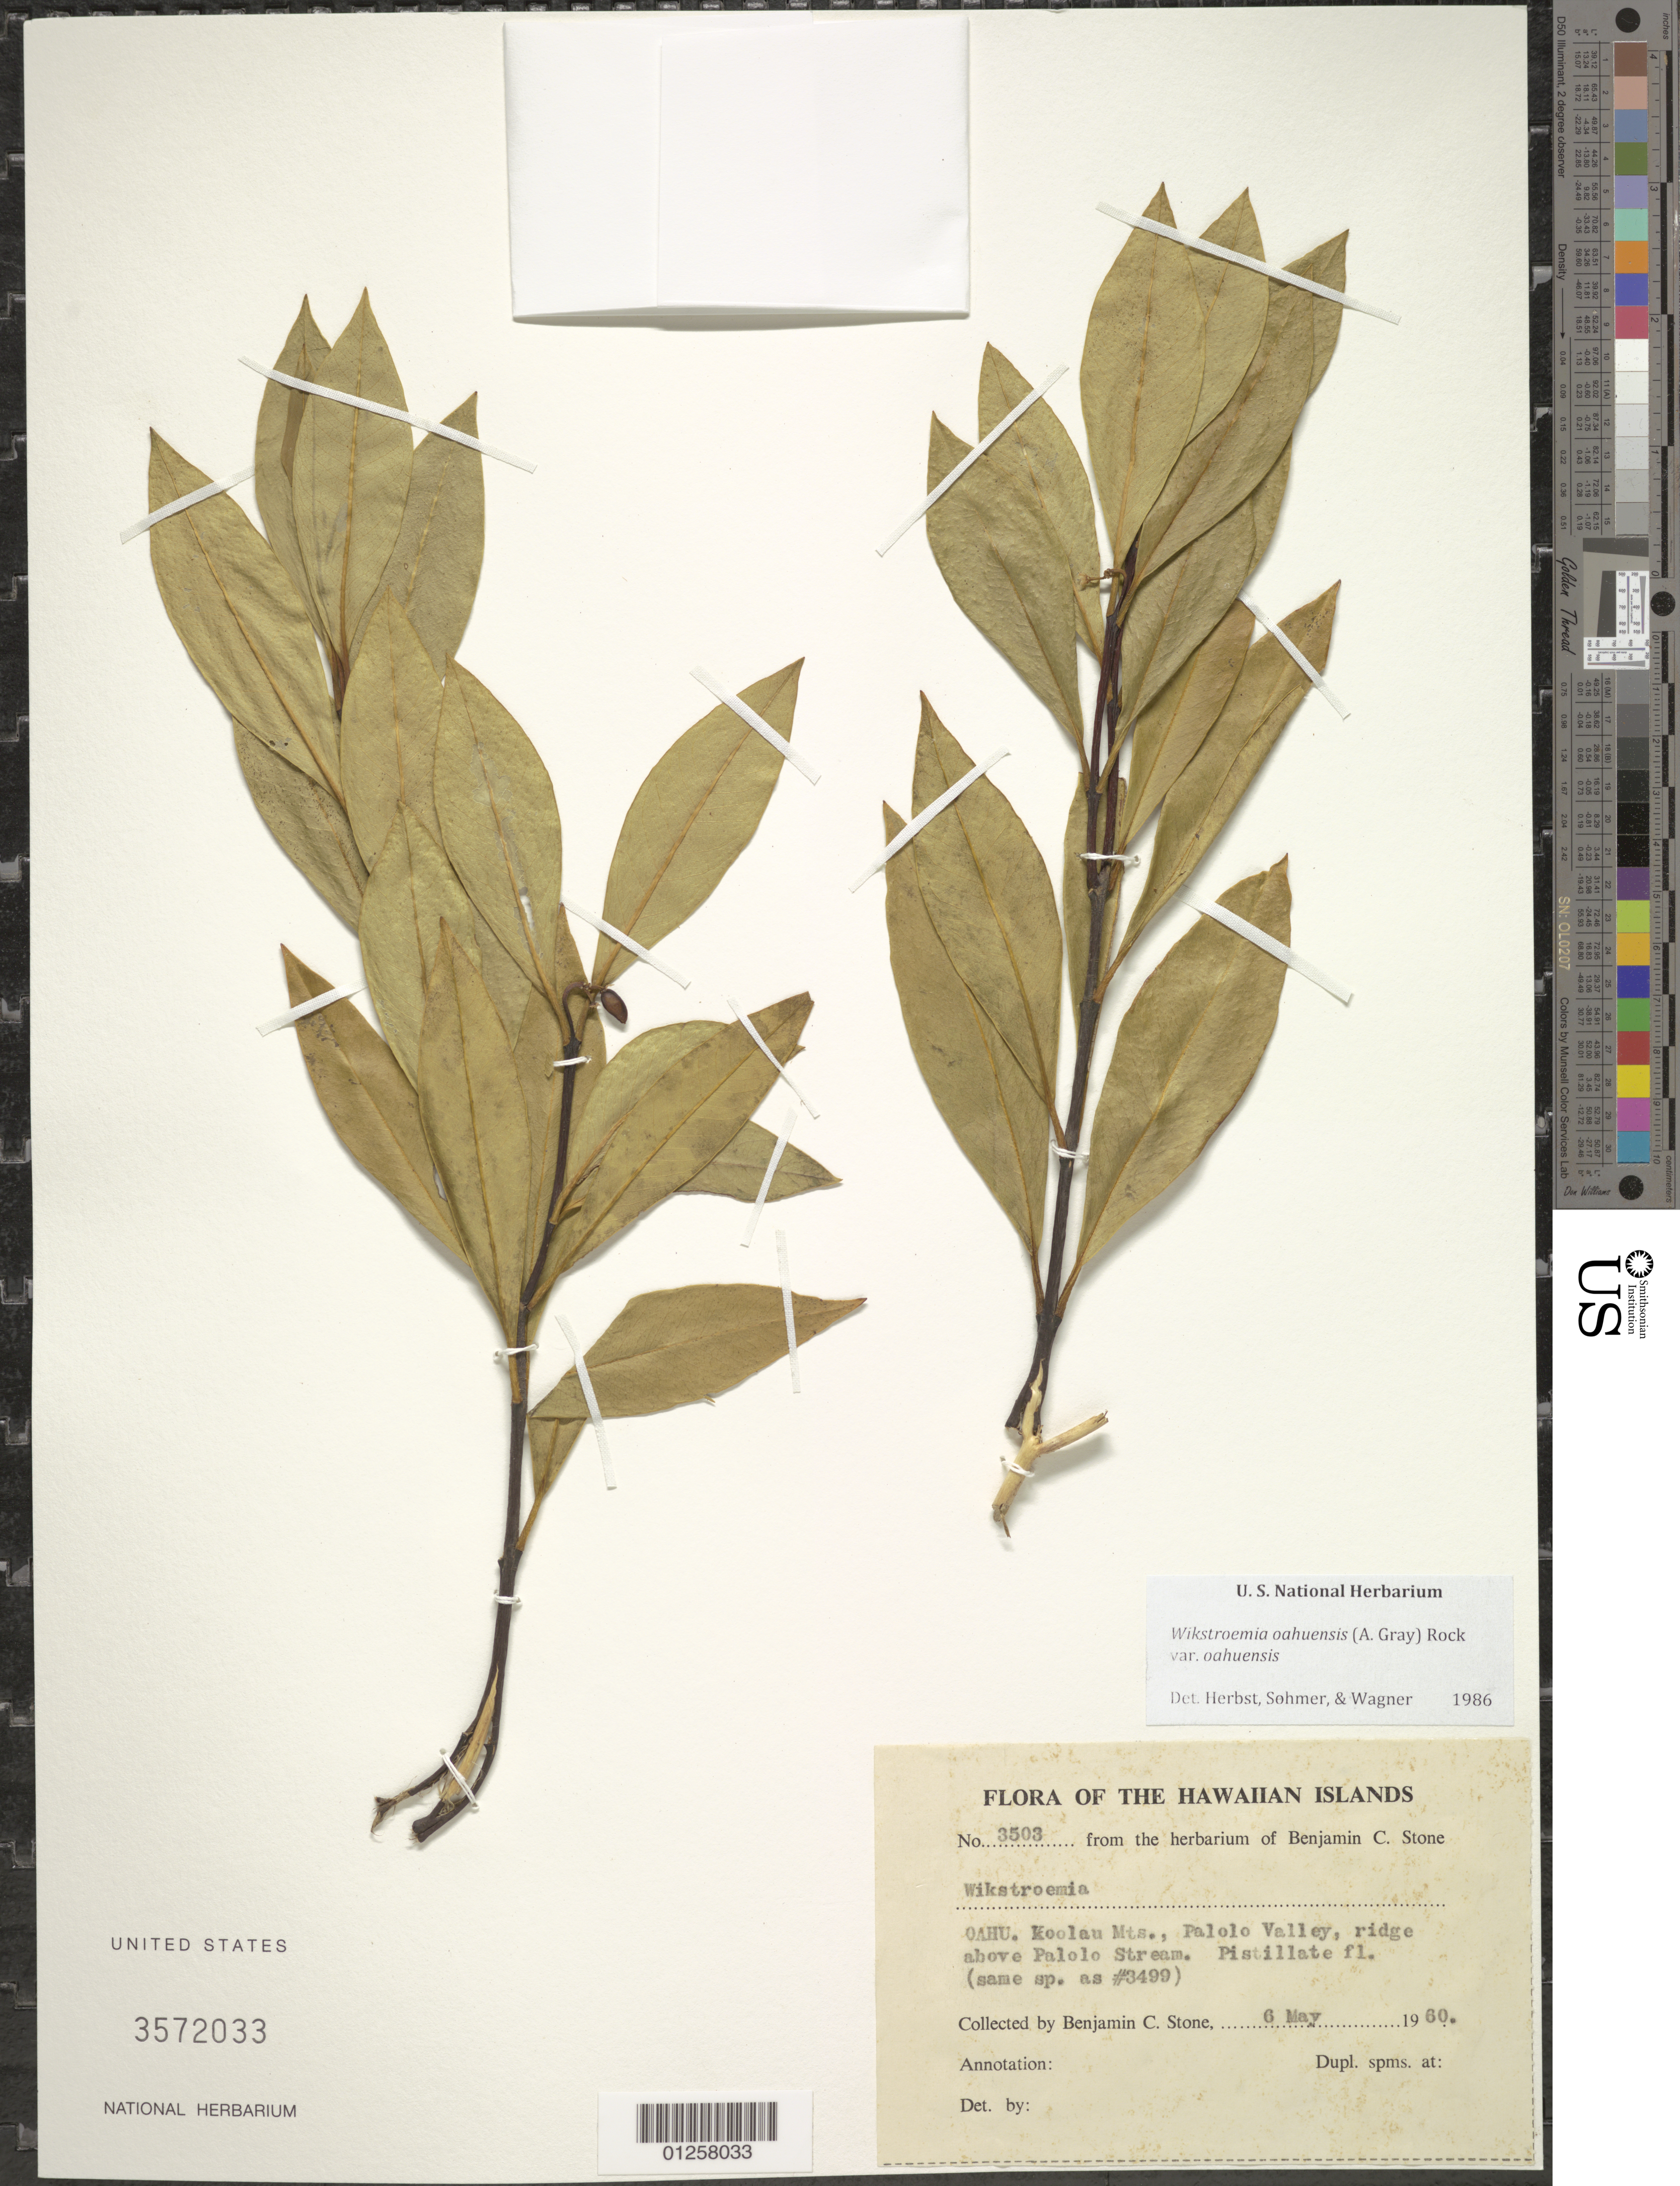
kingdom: Plantae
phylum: Tracheophyta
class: Magnoliopsida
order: Malvales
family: Thymelaeaceae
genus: Wikstroemia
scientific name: Wikstroemia oahuensis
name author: (A. Gray) Rock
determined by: Herbst, D. R.; Sohmer, S. H.; Wagner, W. L.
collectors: B. C. Stone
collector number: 3503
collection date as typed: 6 May 1960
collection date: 1960-05-06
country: United States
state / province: Hawaii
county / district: Honolulu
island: Oahu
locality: Koolau Mountains, Palolo Valley, Oahu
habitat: Ridge above Palolo Stream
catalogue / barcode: US 3572033